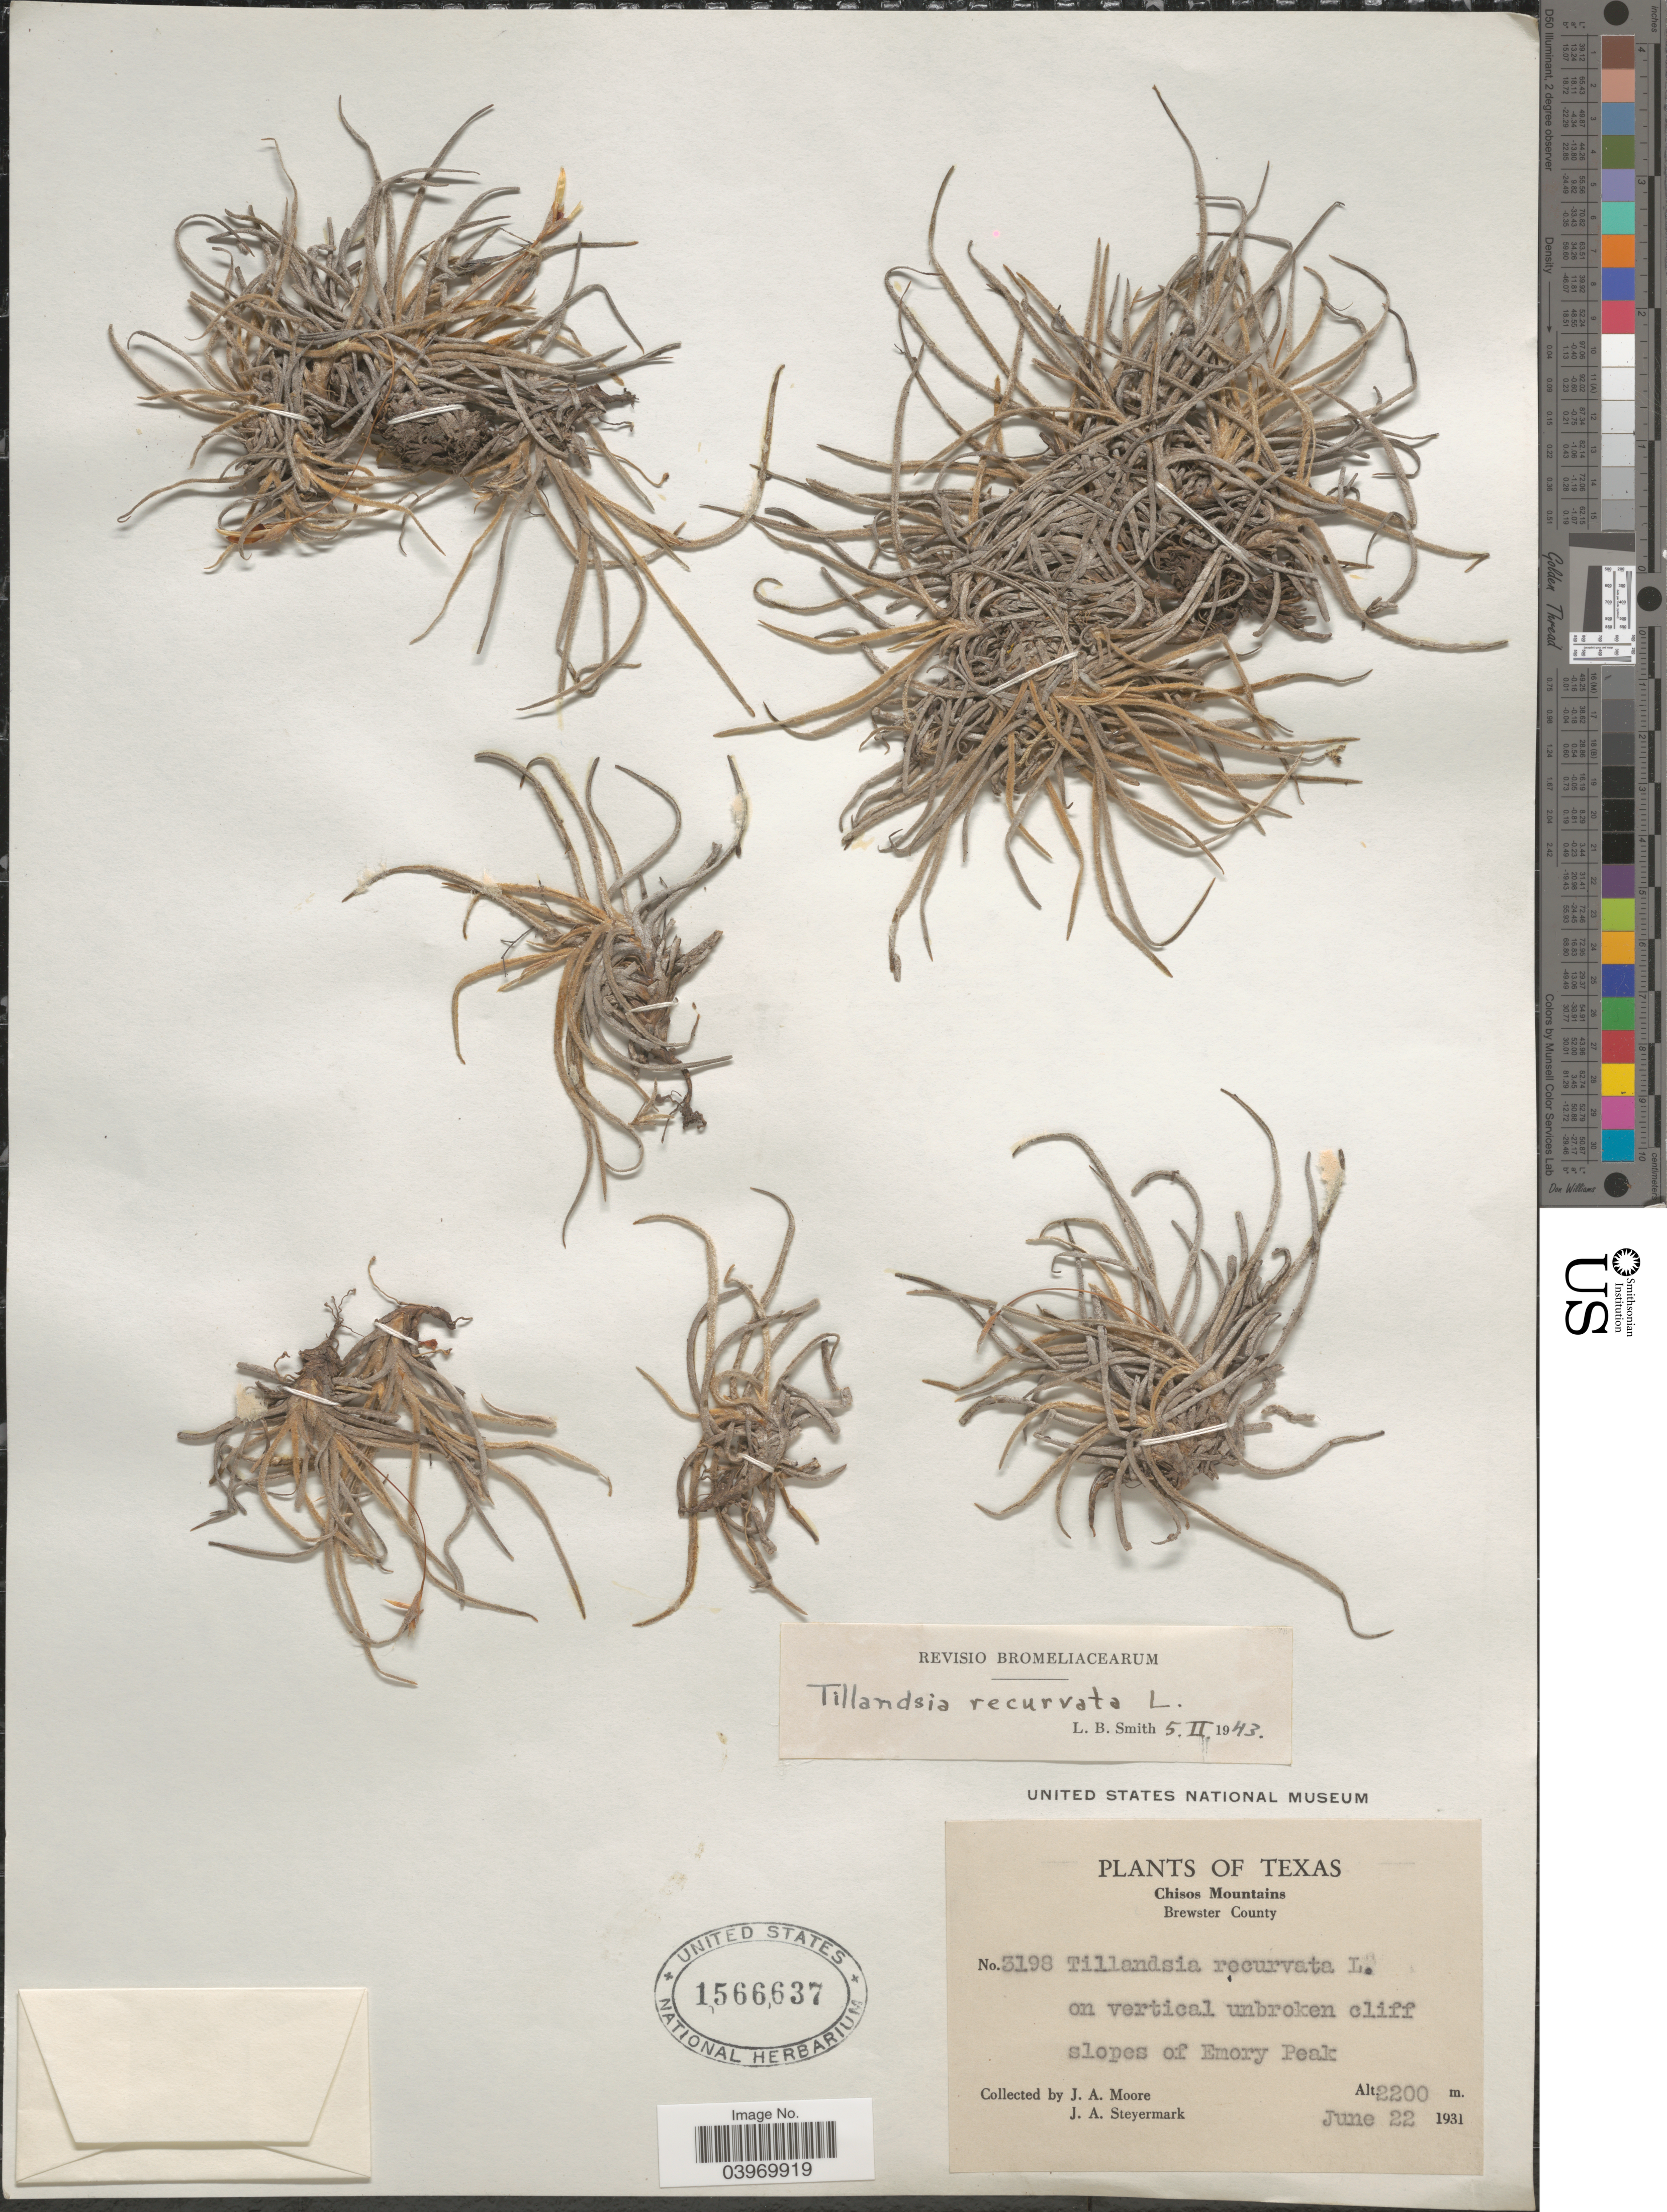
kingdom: Plantae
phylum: Tracheophyta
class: Liliopsida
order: Poales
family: Bromeliaceae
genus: Tillandsia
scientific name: Tillandsia recurvata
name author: L.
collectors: J. A. Moore & J. Steyermark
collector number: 3198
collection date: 1931-06-22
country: United States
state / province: Texas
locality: Chisos Mountains. Brewster County. Slopes of Emory Peak.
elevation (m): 2200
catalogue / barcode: US 1566637